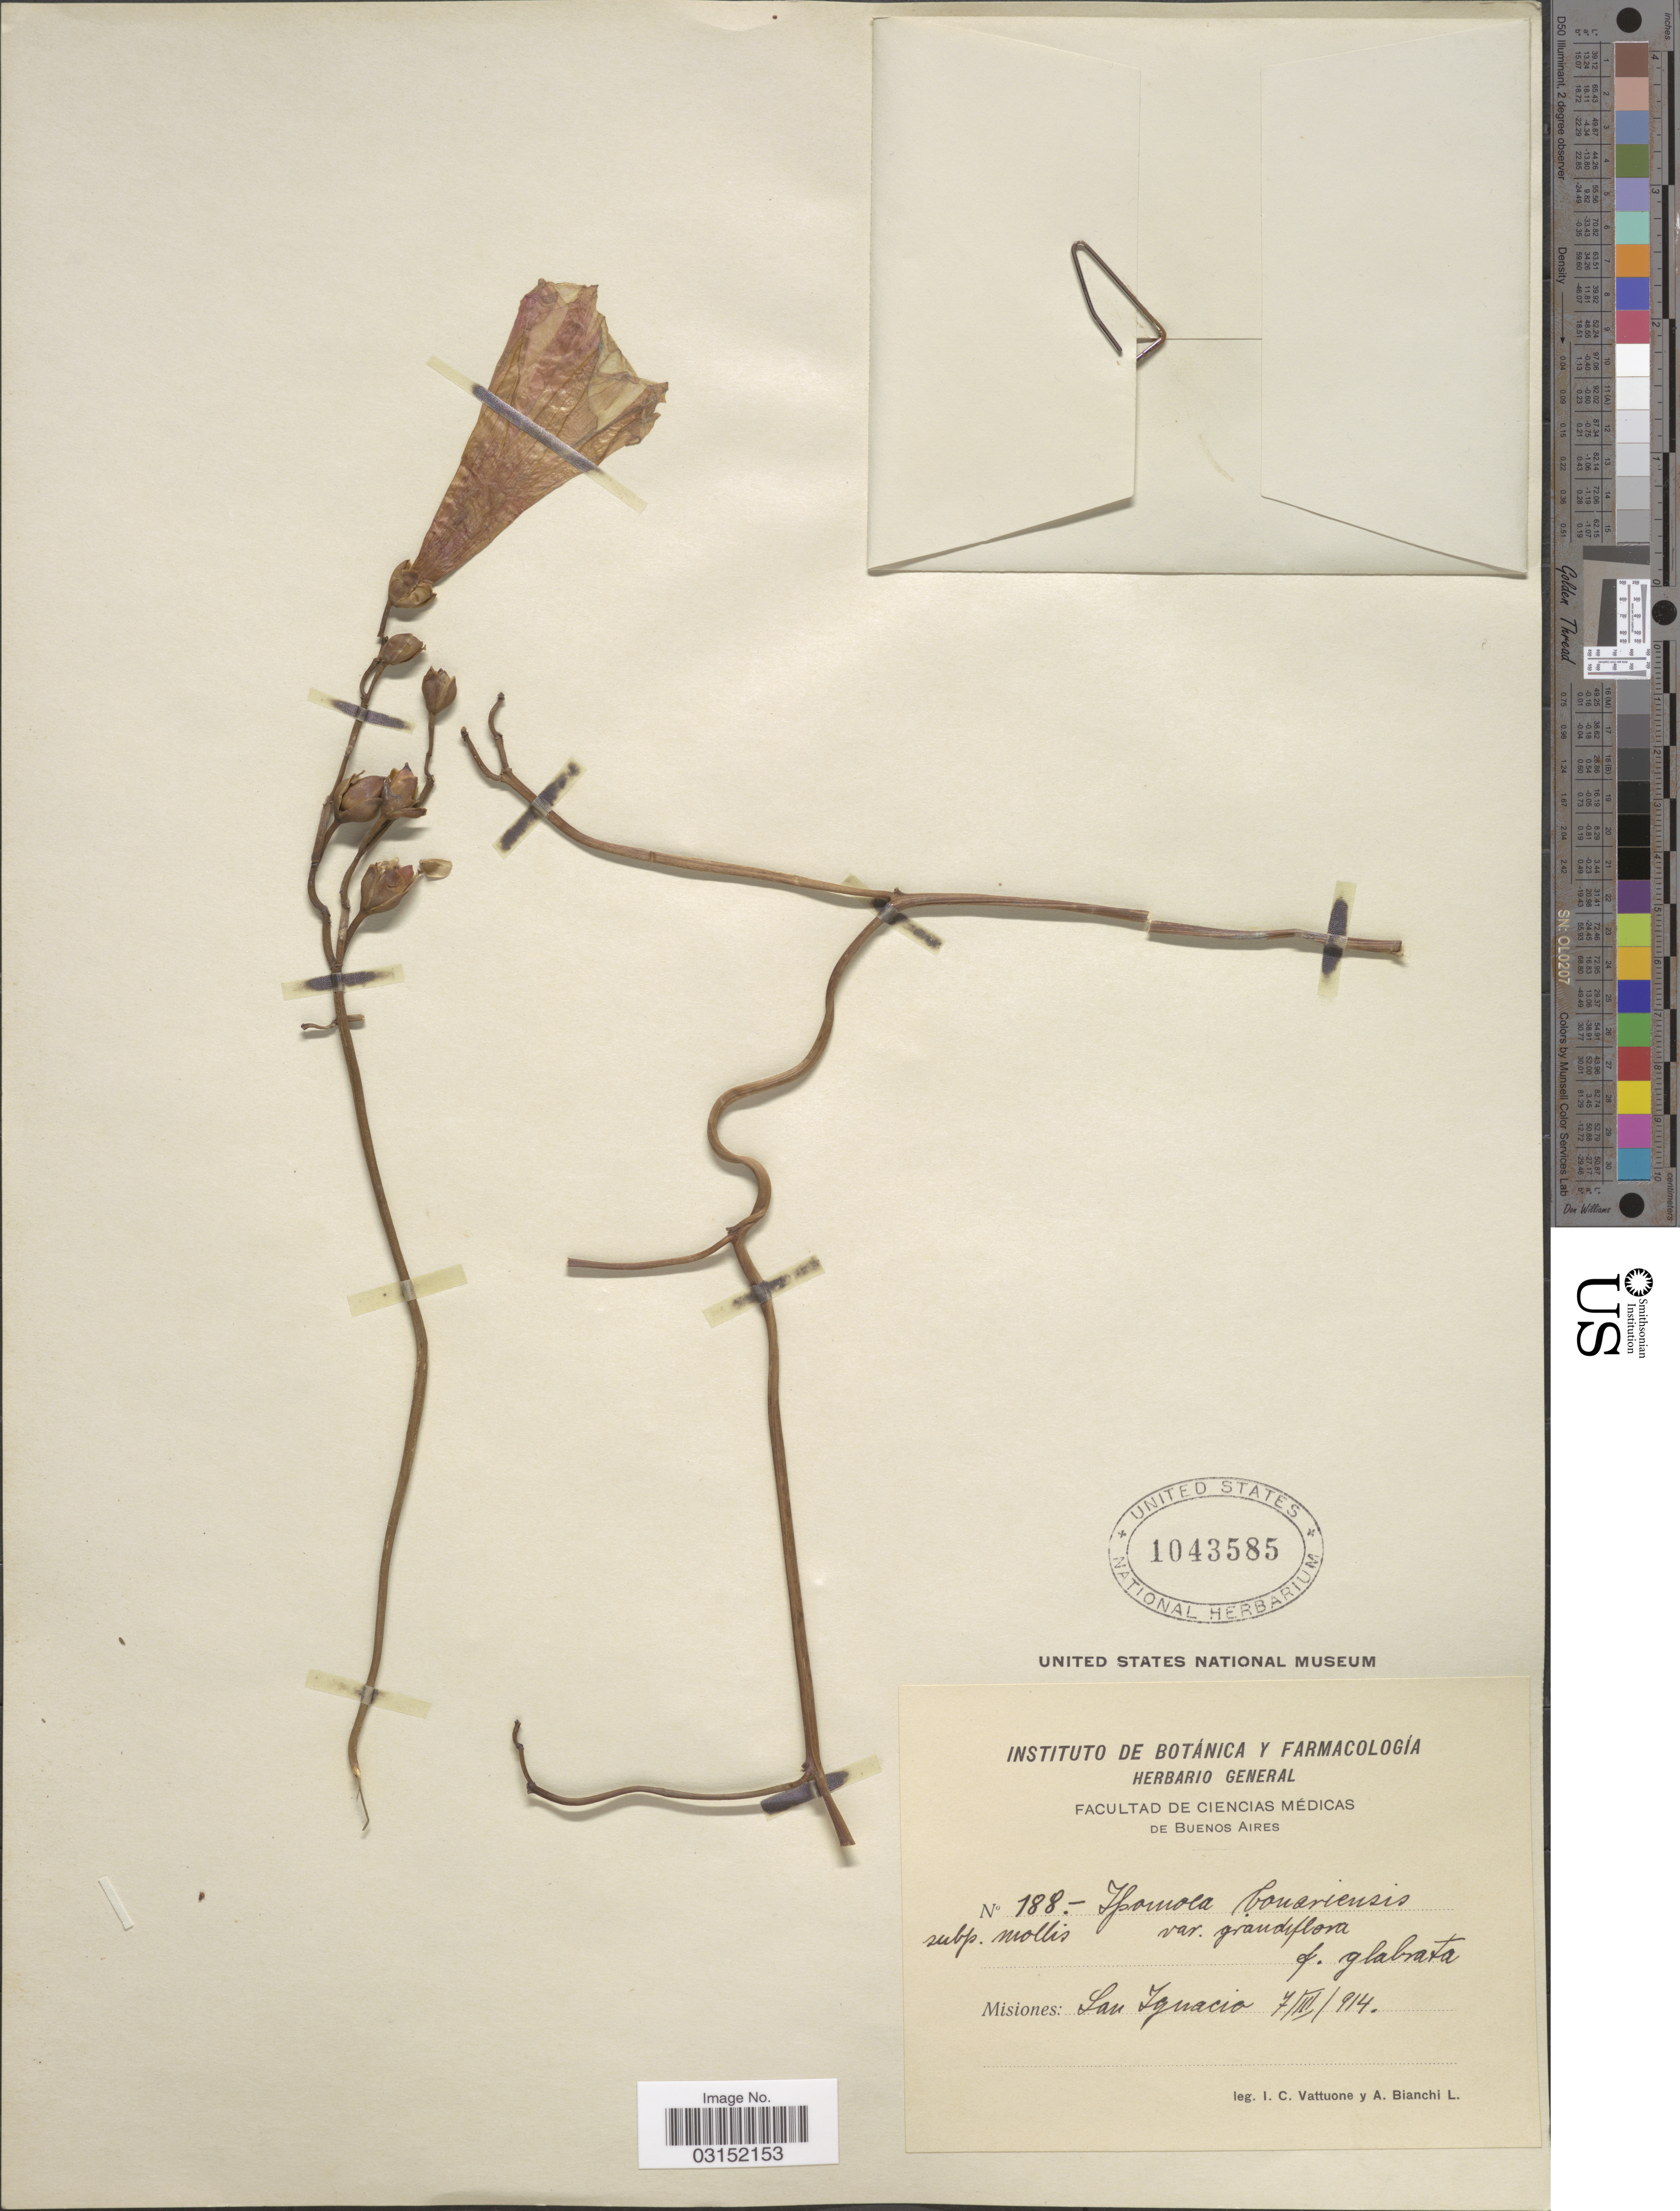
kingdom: Plantae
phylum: Tracheophyta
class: Magnoliopsida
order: Solanales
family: Convolvulaceae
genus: Ipomoea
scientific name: Ipomoea bonariensis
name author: Hook.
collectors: I. Vattuone & A. Bianchi L.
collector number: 188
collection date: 1914-03-07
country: Argentina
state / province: Misiones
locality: San Ingancio.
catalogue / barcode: US 1043585